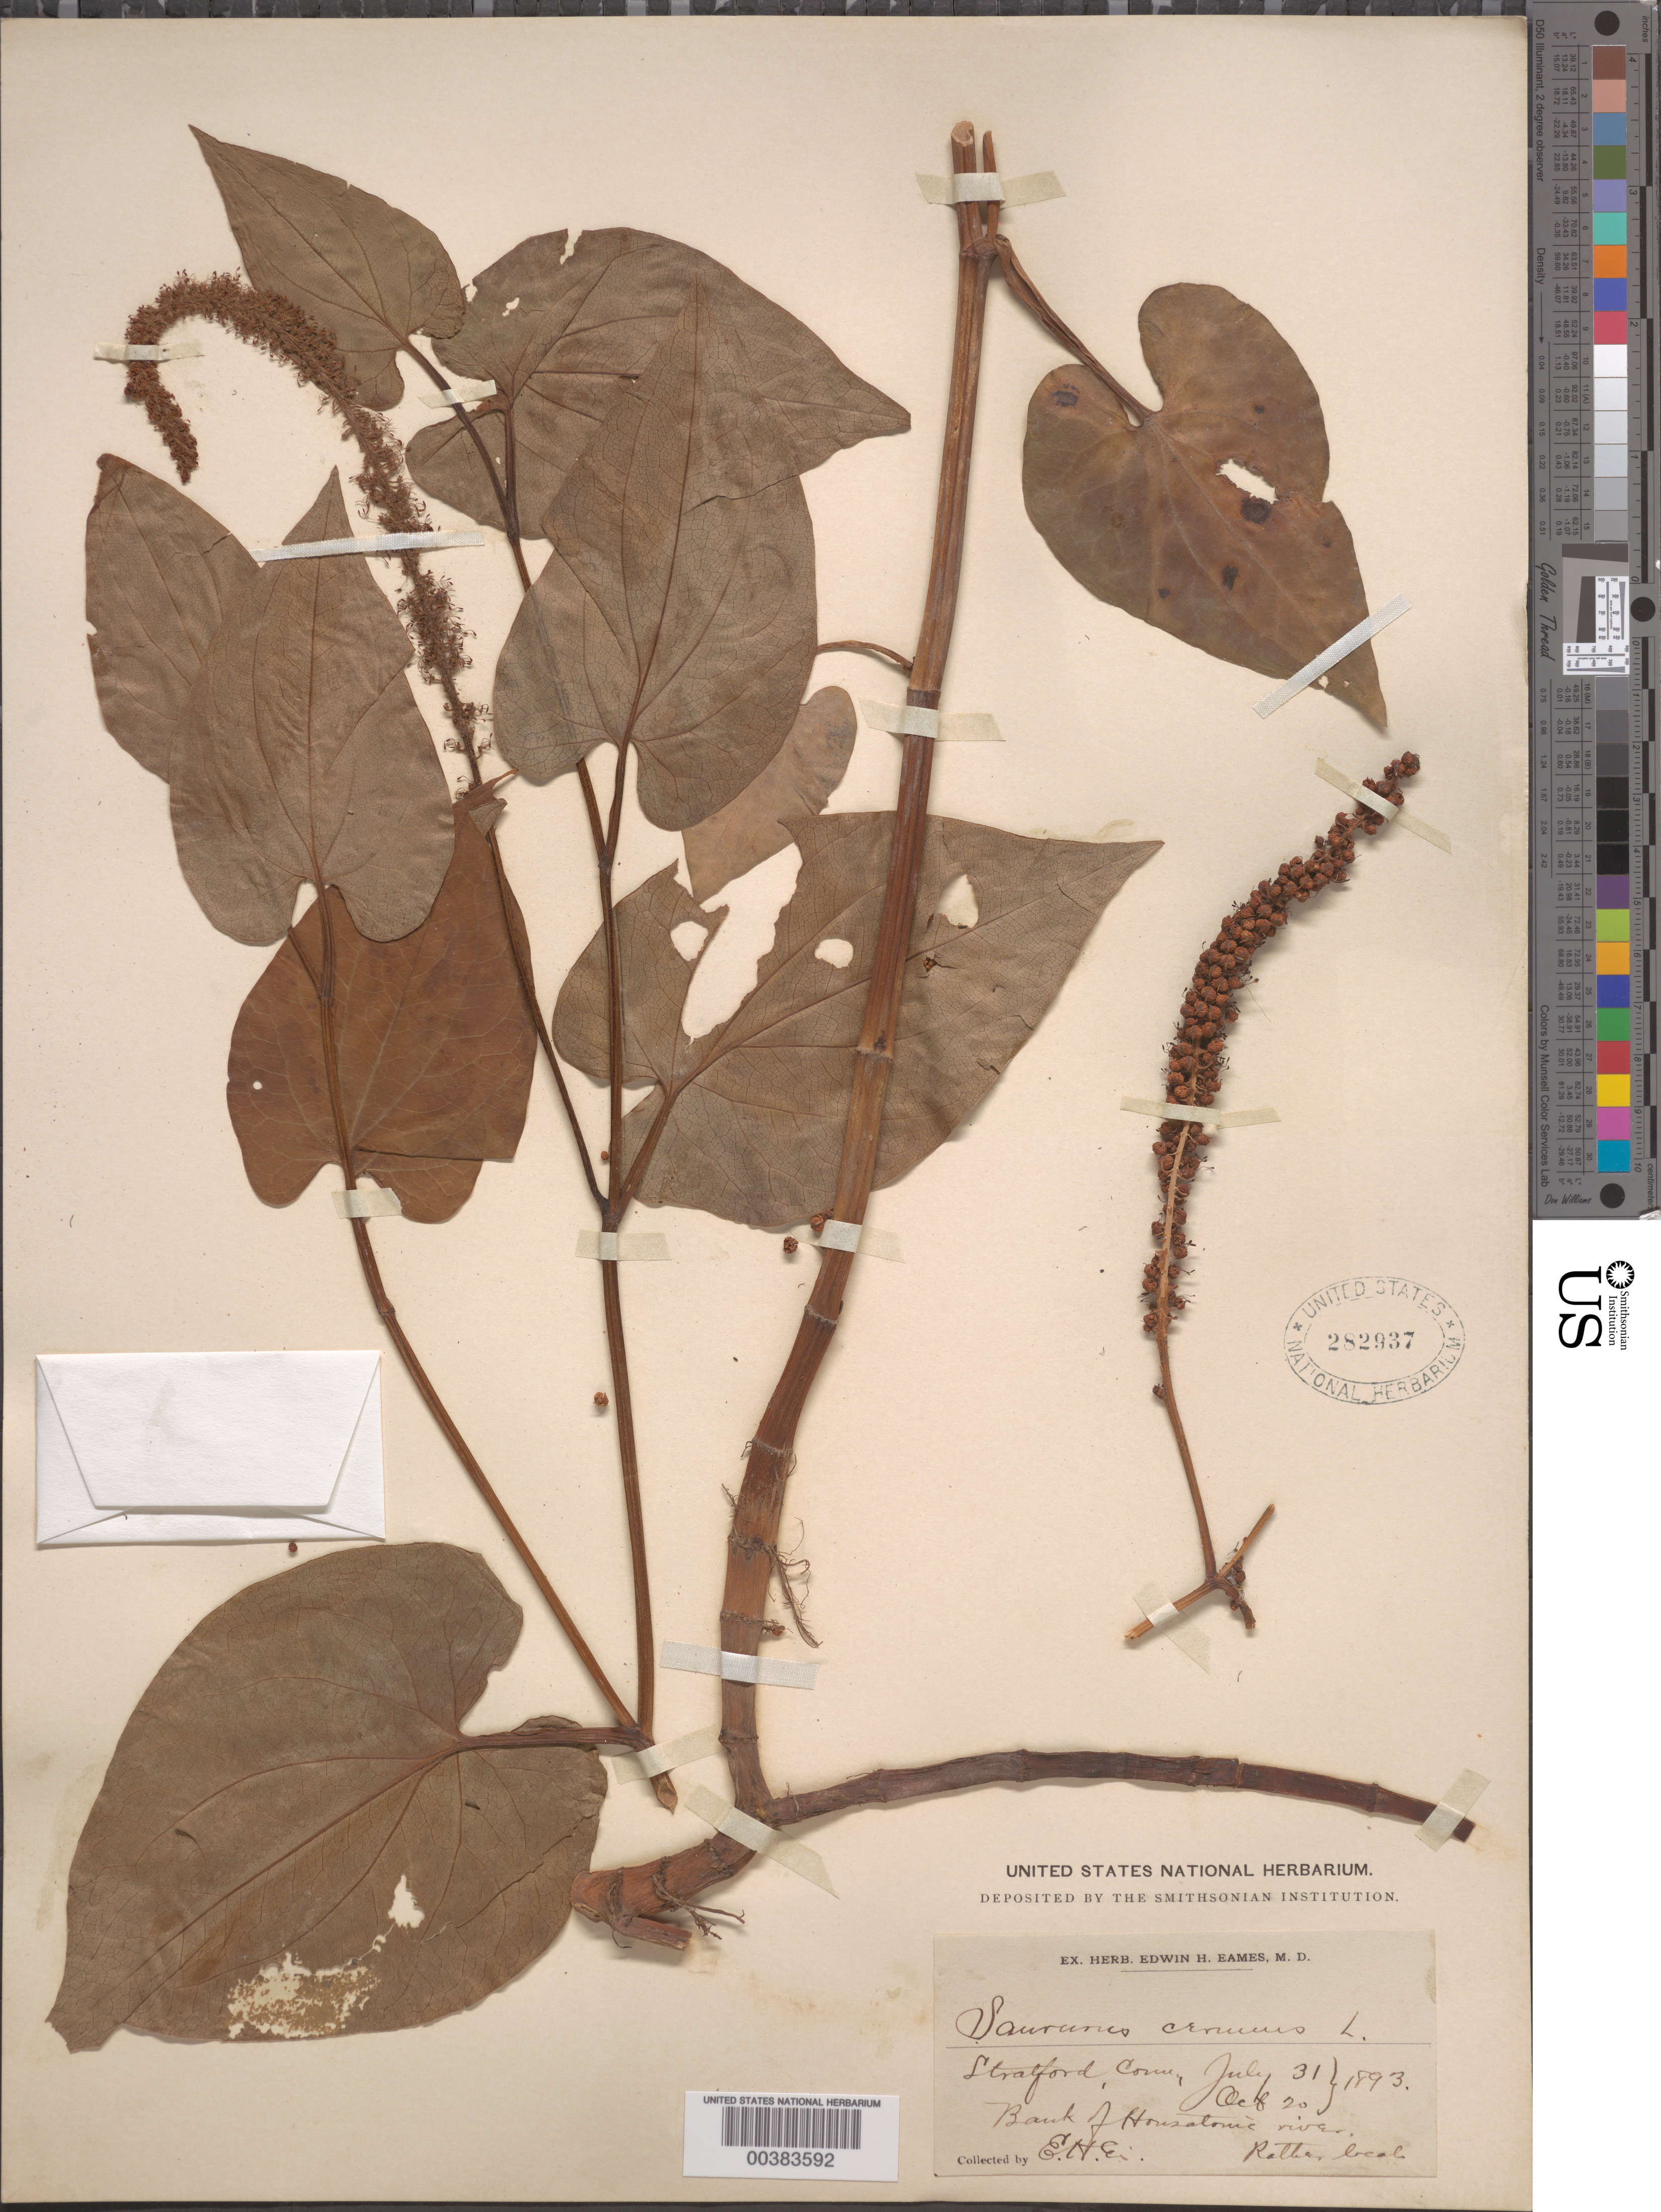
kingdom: Plantae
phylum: Tracheophyta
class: Magnoliopsida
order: Piperales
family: Saururaceae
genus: Saururus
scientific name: Saururus cernuus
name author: L.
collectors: E. H. Eames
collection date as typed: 31 Jul 1893 and 20 Oct 1893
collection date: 1893-07-31,1893-10-20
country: United States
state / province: Connecticut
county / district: Fairfield County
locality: Stratford, Housatonic River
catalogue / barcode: US 282937